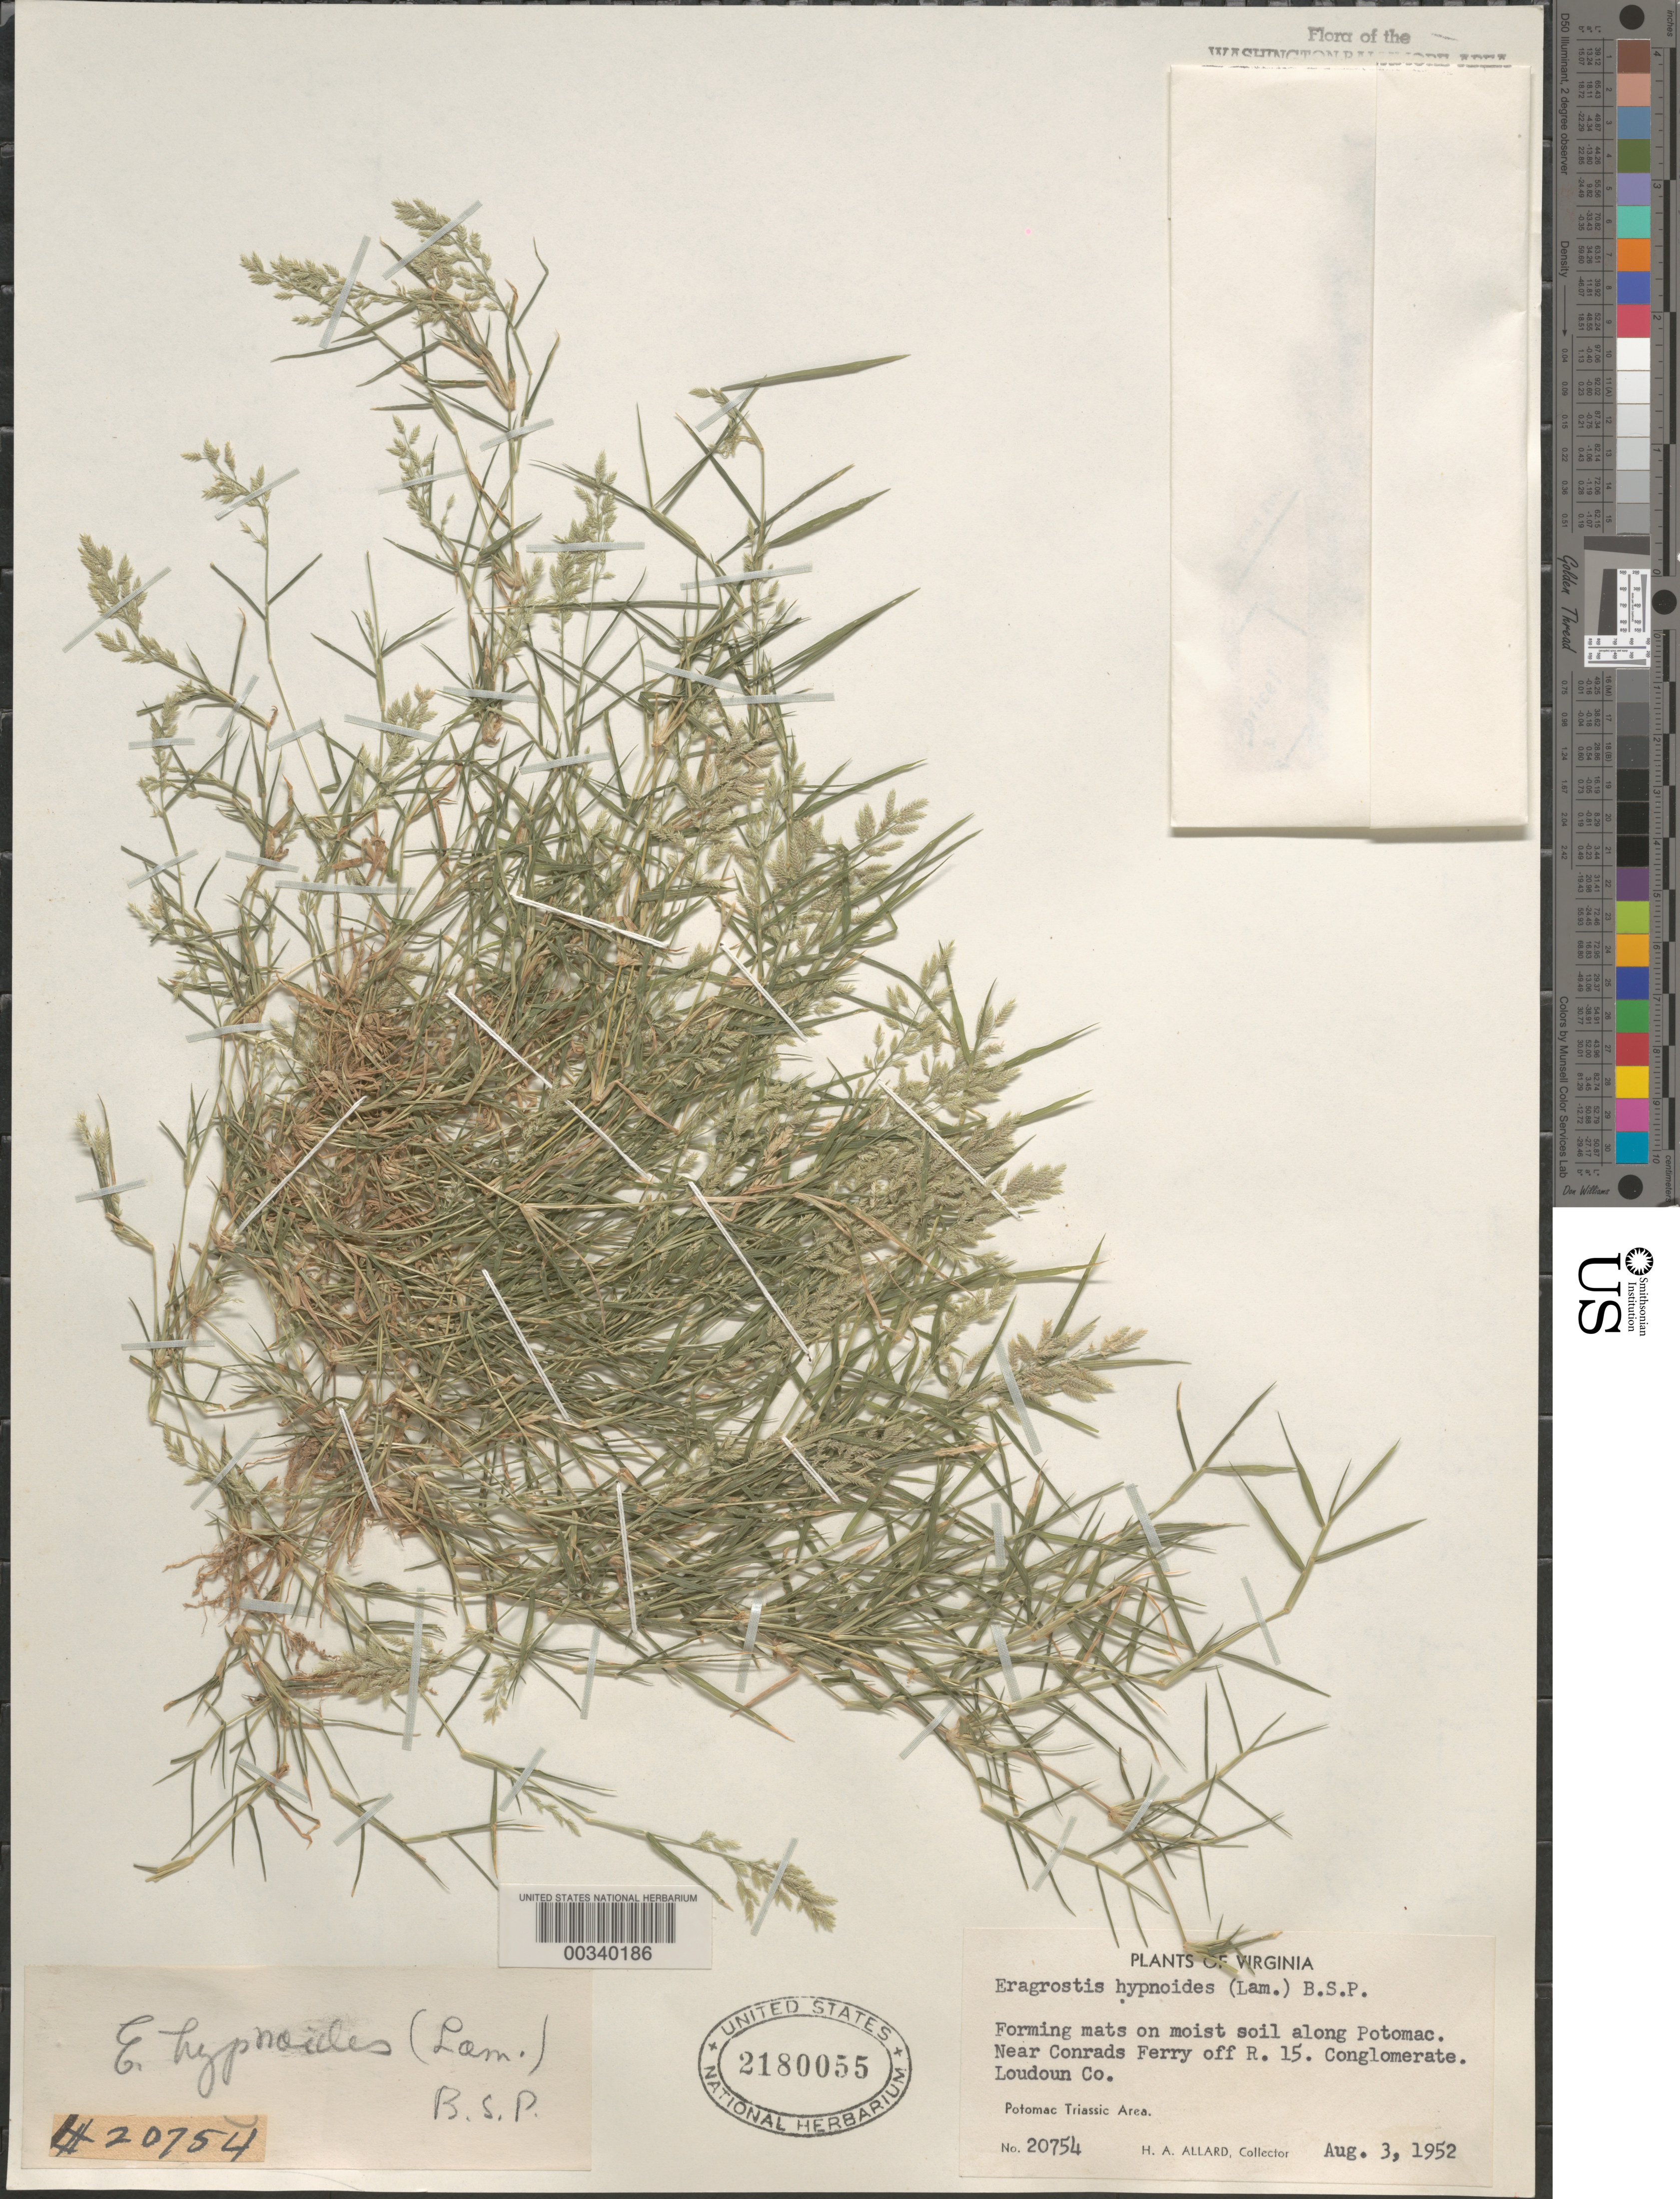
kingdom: Plantae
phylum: Tracheophyta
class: Liliopsida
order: Poales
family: Poaceae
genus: Eragrostis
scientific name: Eragrostis hypnoides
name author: (Lam.) Britton, Stearns & Poggenb.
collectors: H. A. Allard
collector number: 20754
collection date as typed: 03 Aug 1952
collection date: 1952-08-03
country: United States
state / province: Virginia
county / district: Loudoun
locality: Conrads Ferry off Route 15 C. and O. Canal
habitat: On moist soil along river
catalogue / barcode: US 2180055